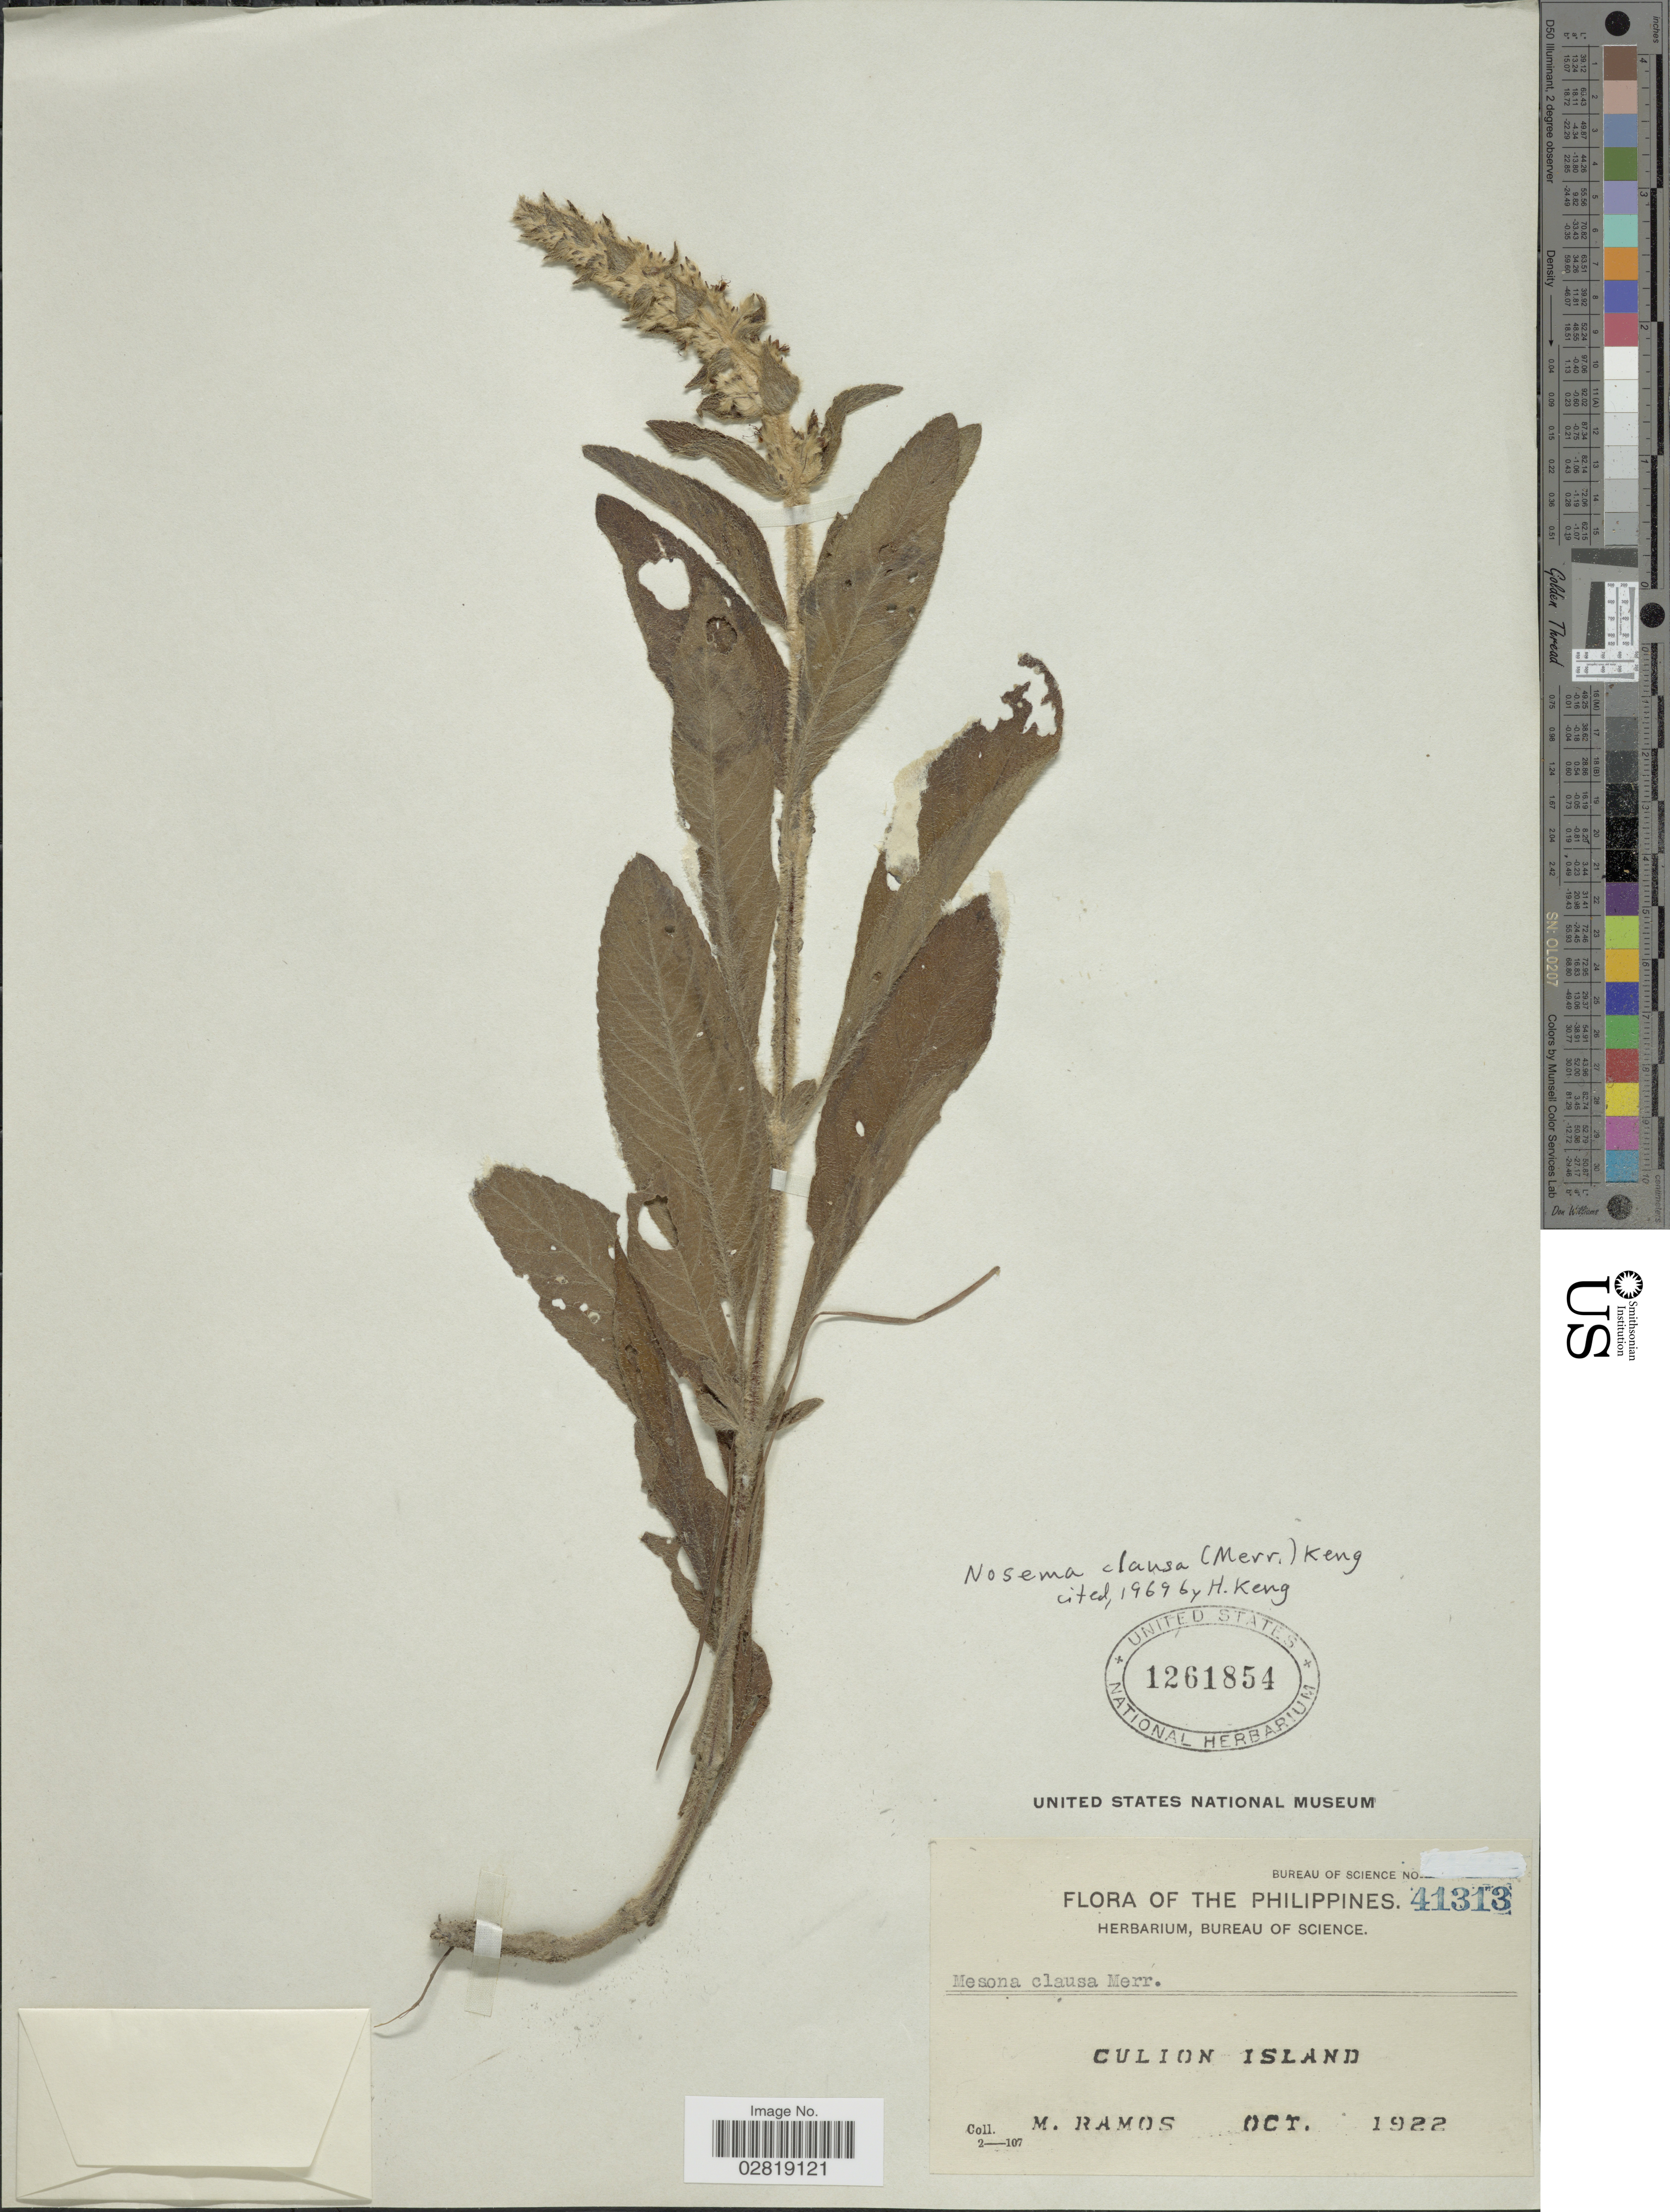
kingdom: Plantae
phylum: Tracheophyta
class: Magnoliopsida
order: Lamiales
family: Lamiaceae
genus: Platostoma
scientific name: Platostoma clausum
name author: (Merr.) A.J. Paton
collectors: M. Ramos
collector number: Bureau of Science 41313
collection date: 1922-10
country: Philippines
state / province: Mimaropa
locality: Culion Island.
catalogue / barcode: US 1261854